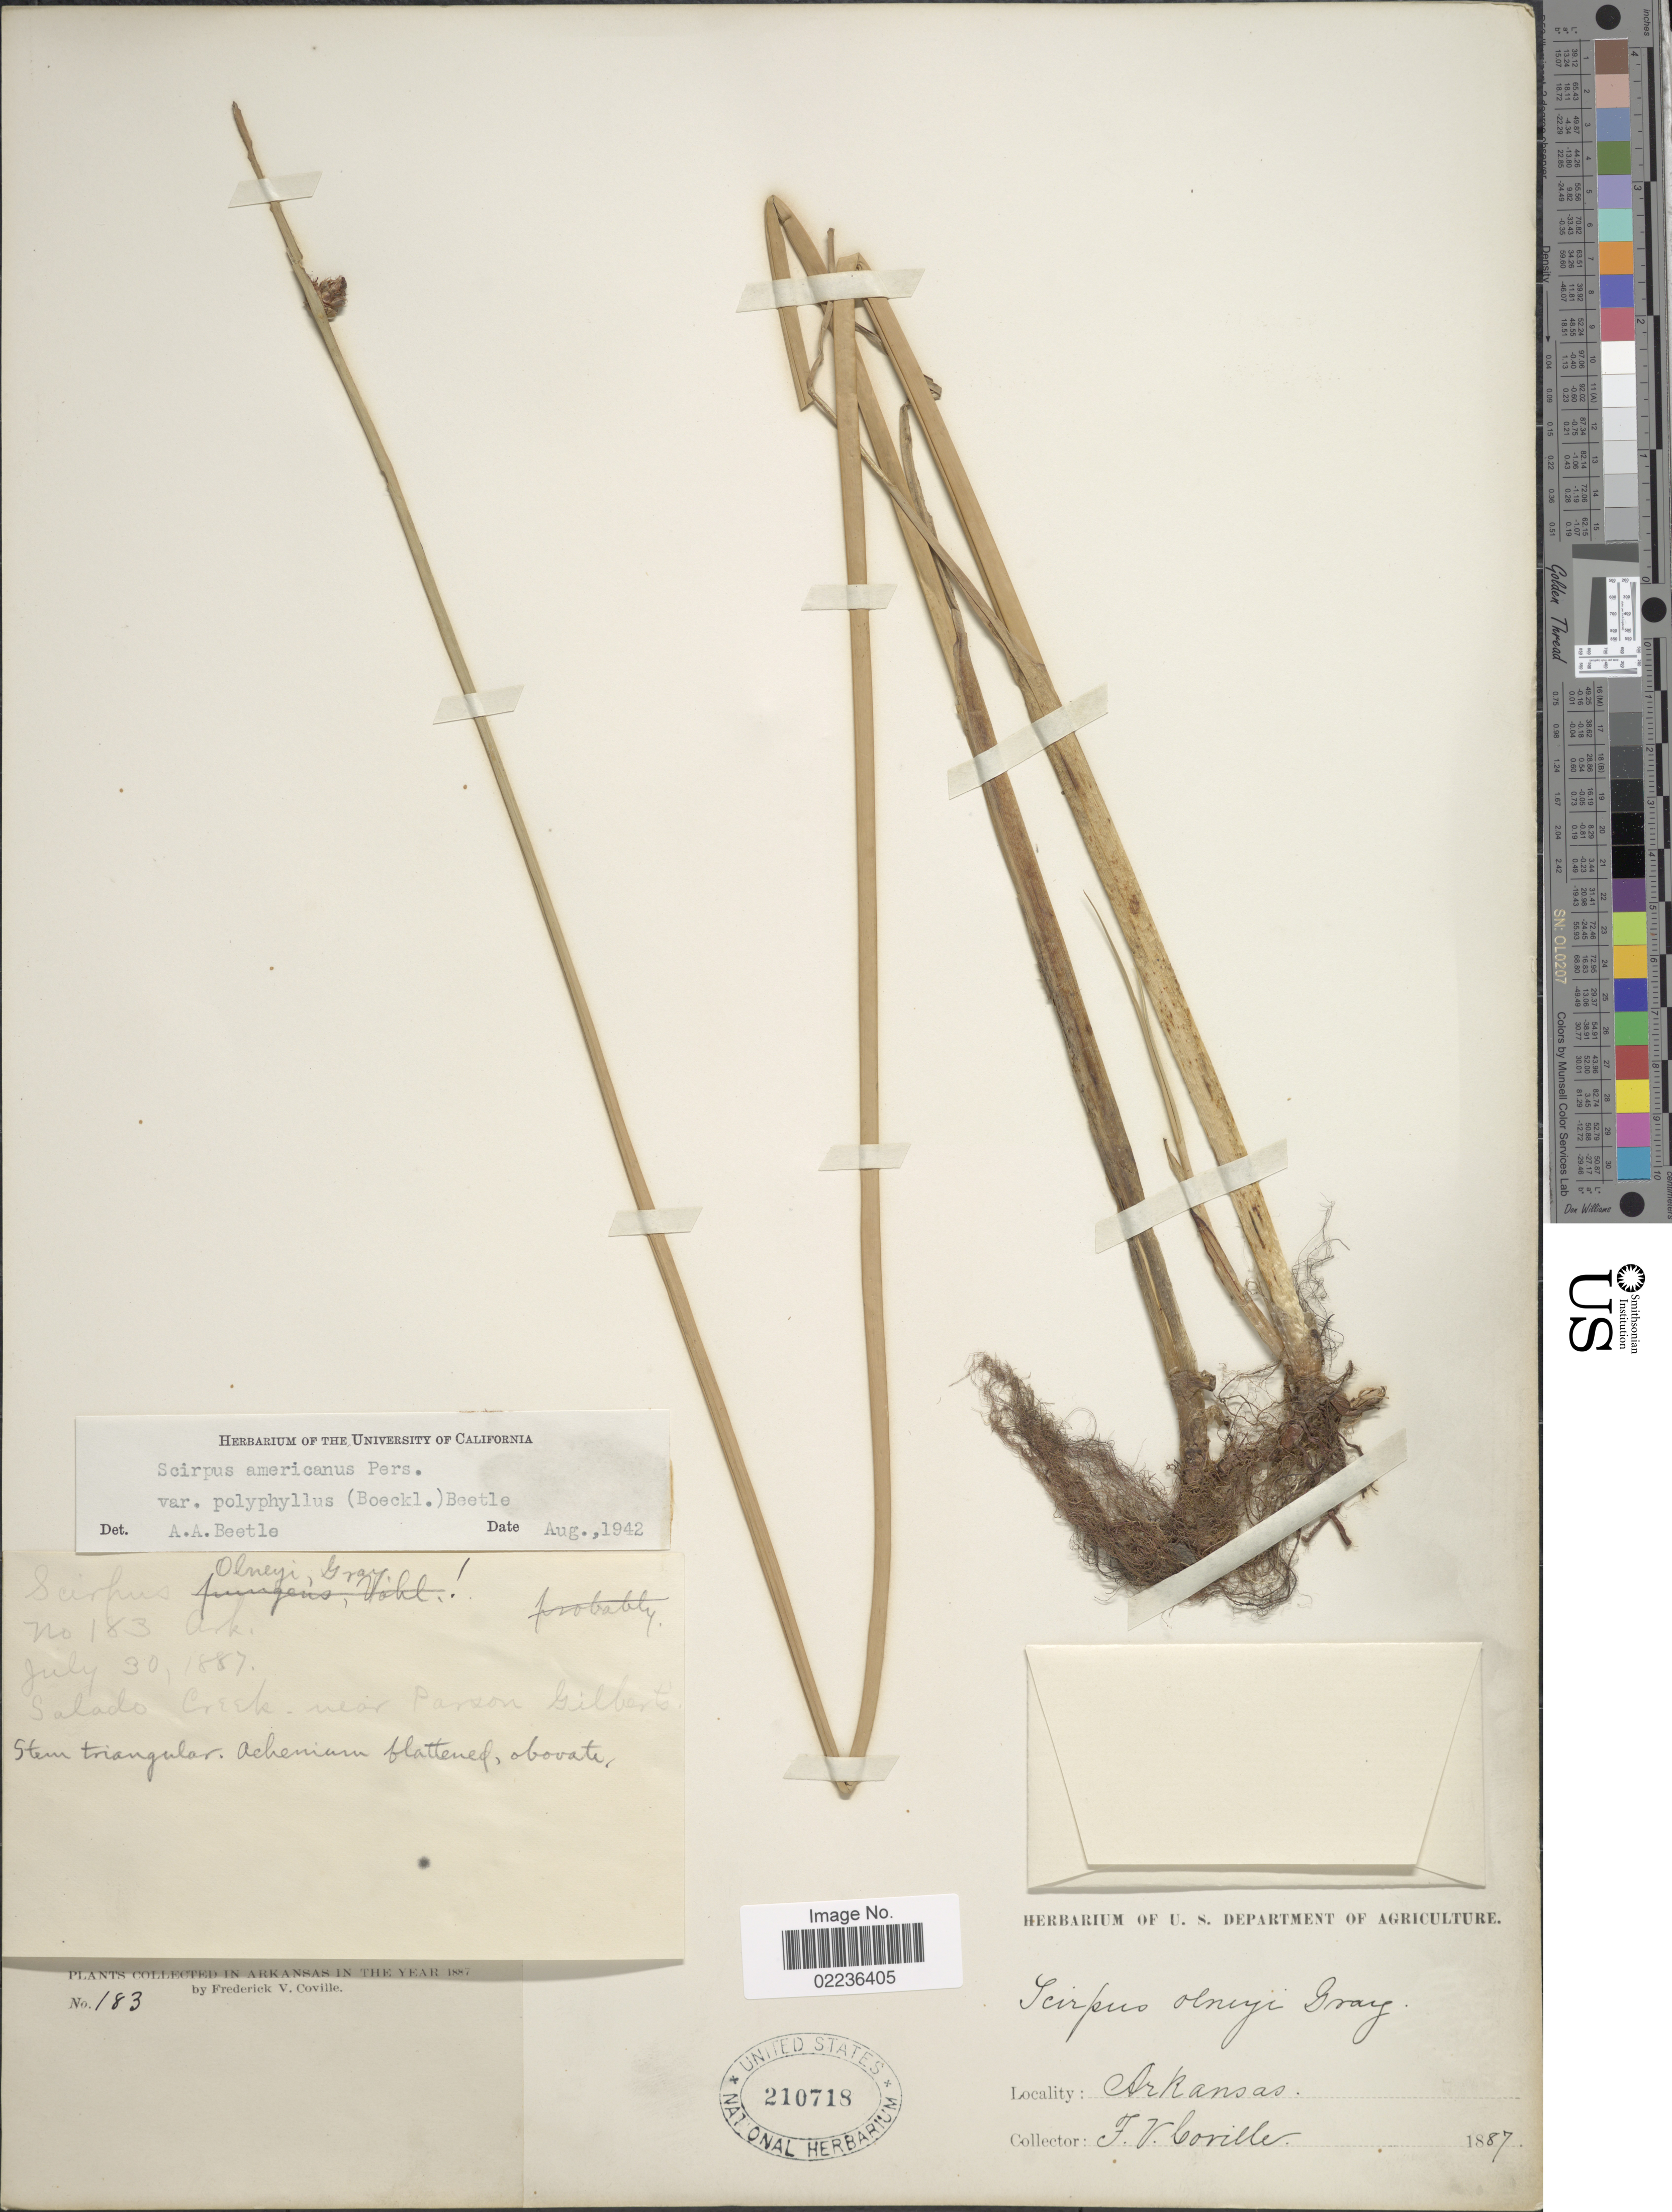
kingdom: Plantae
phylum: Tracheophyta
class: Liliopsida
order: Poales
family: Cyperaceae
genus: Schoenoplectus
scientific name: Schoenoplectus pungens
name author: (Vahl) Palla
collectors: F. V. Coville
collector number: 183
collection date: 1887-07-30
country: United States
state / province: Arkansas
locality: Salado Creek, near Parson Gilberto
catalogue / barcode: US 210718